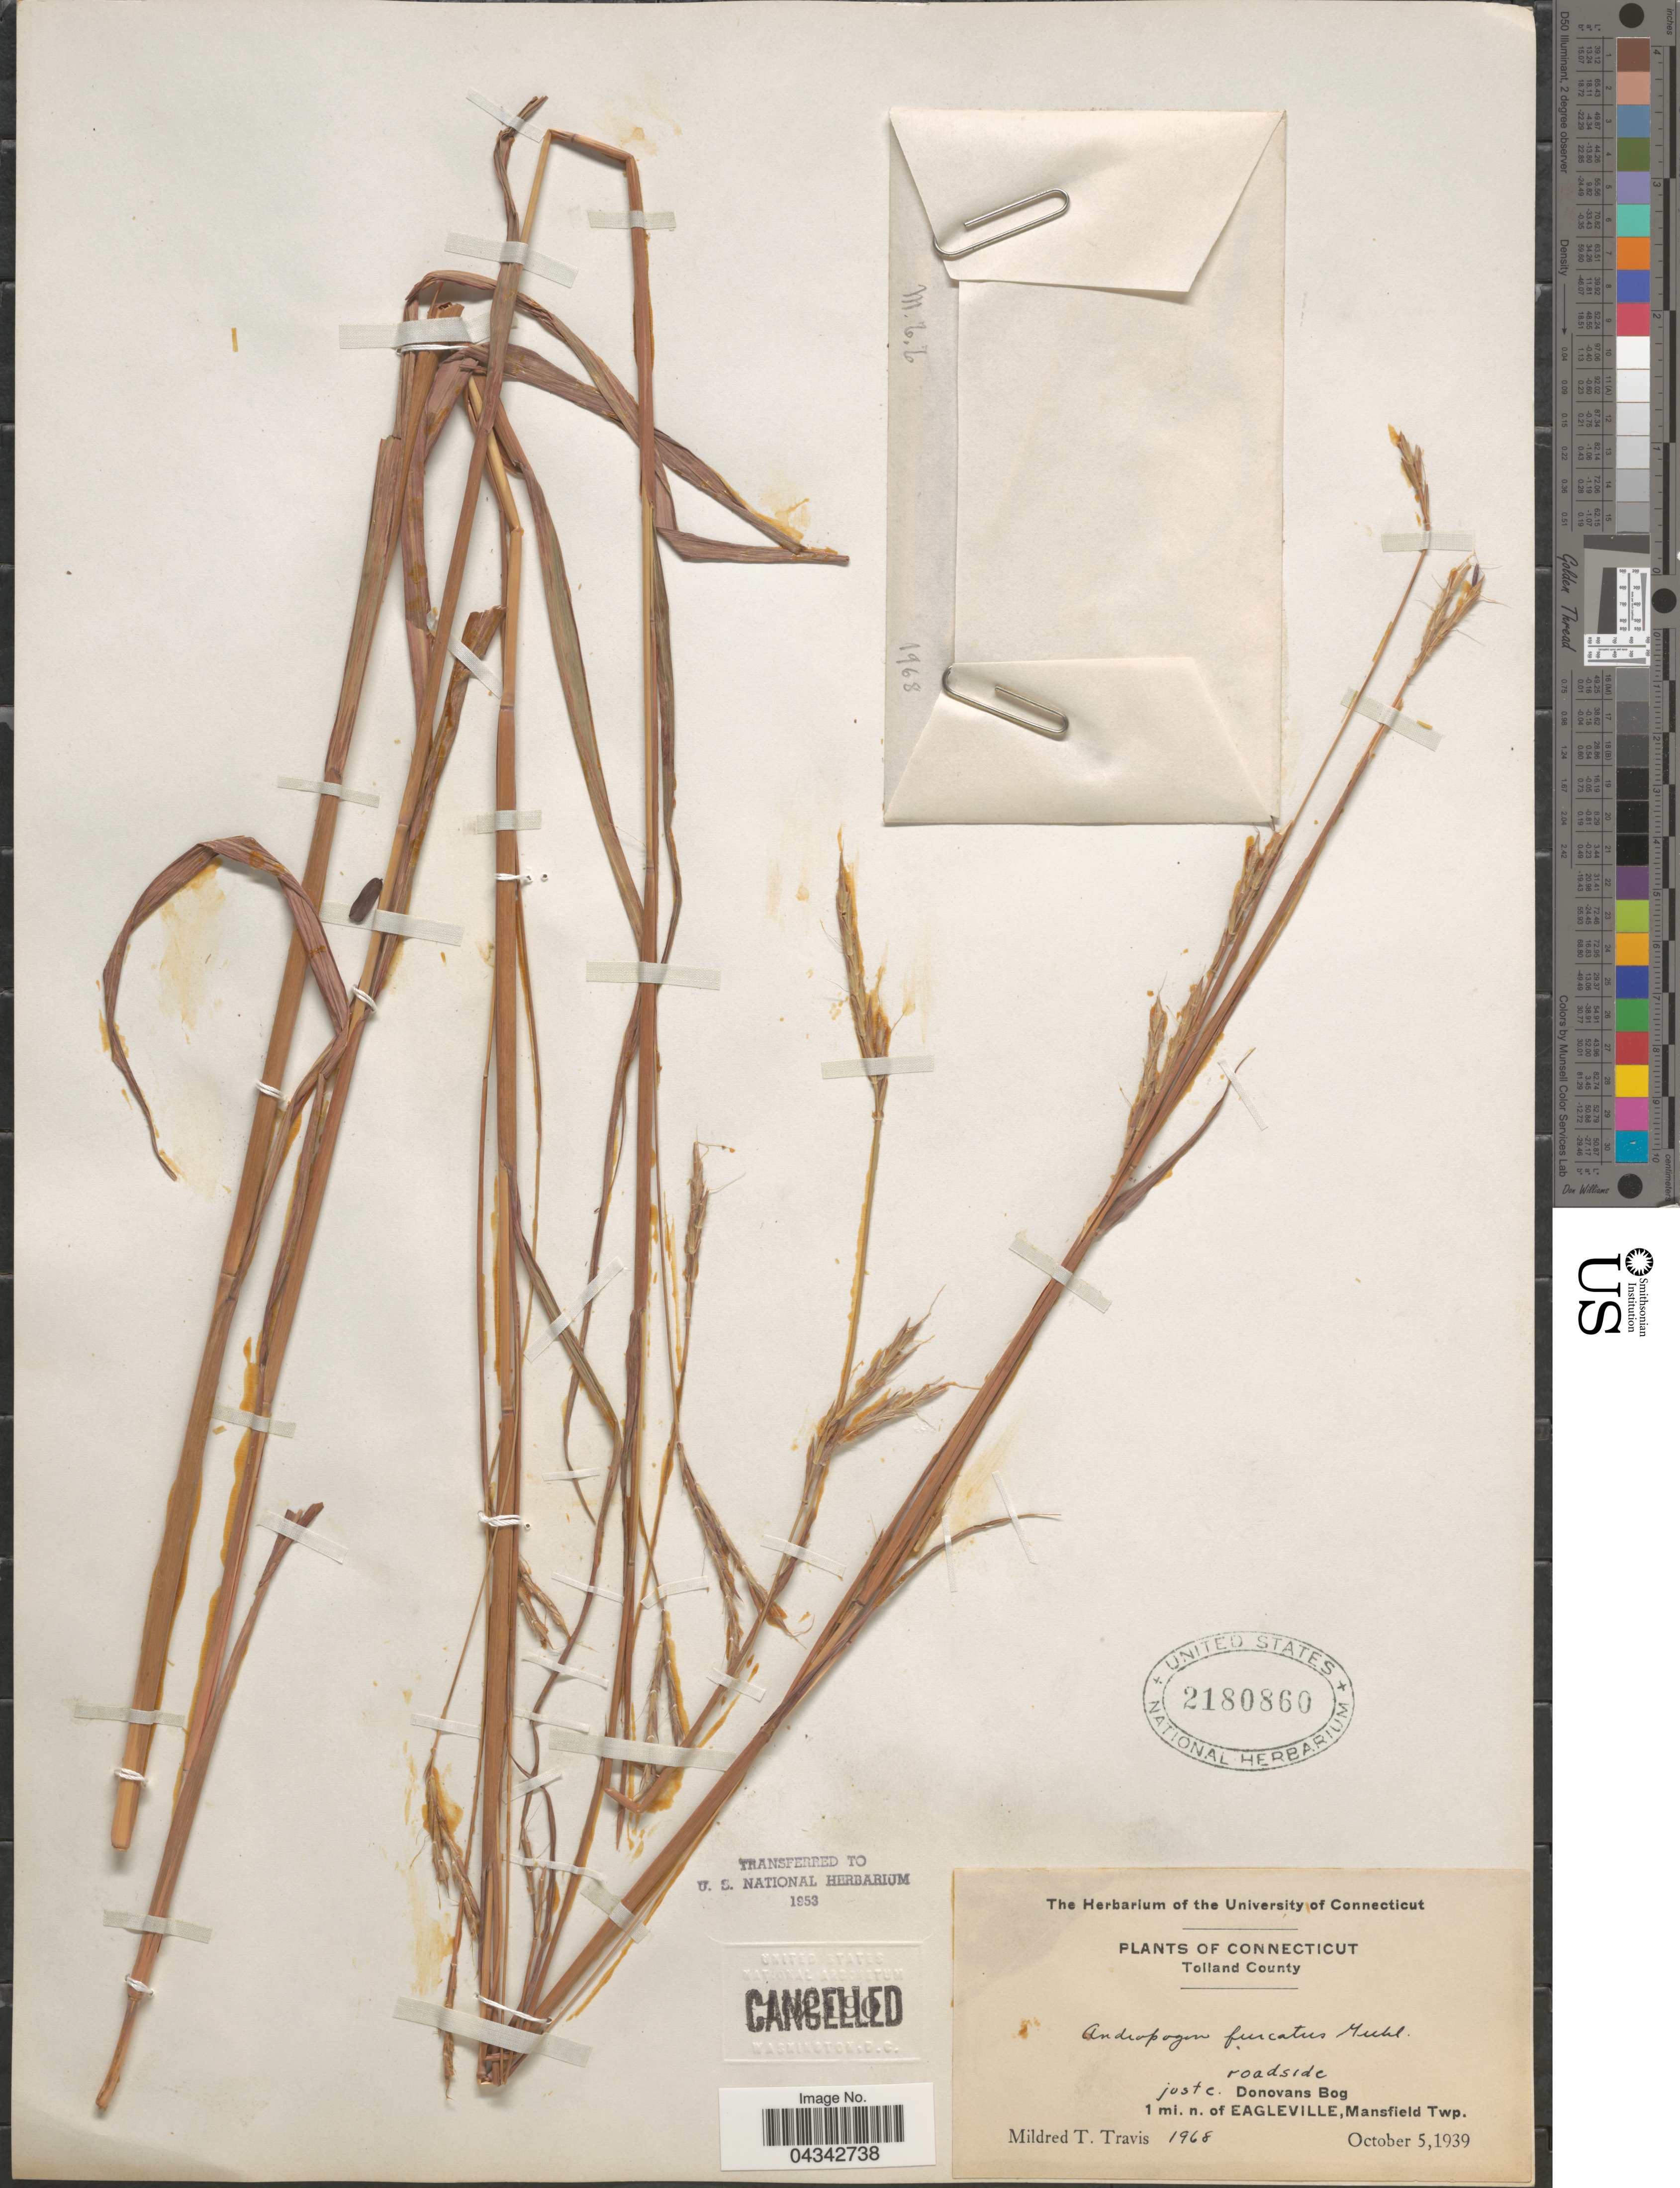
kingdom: Plantae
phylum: Tracheophyta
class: Liliopsida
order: Poales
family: Poaceae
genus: Andropogon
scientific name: Andropogon gerardii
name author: Vitman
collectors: M. Travis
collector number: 1968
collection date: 1939-10-05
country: United States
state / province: Connecticut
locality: Tolland County. Roadside just e. Donovans Bog. 1 mi. n. of Eagleville, Mansfield Twp.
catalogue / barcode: US 2180860